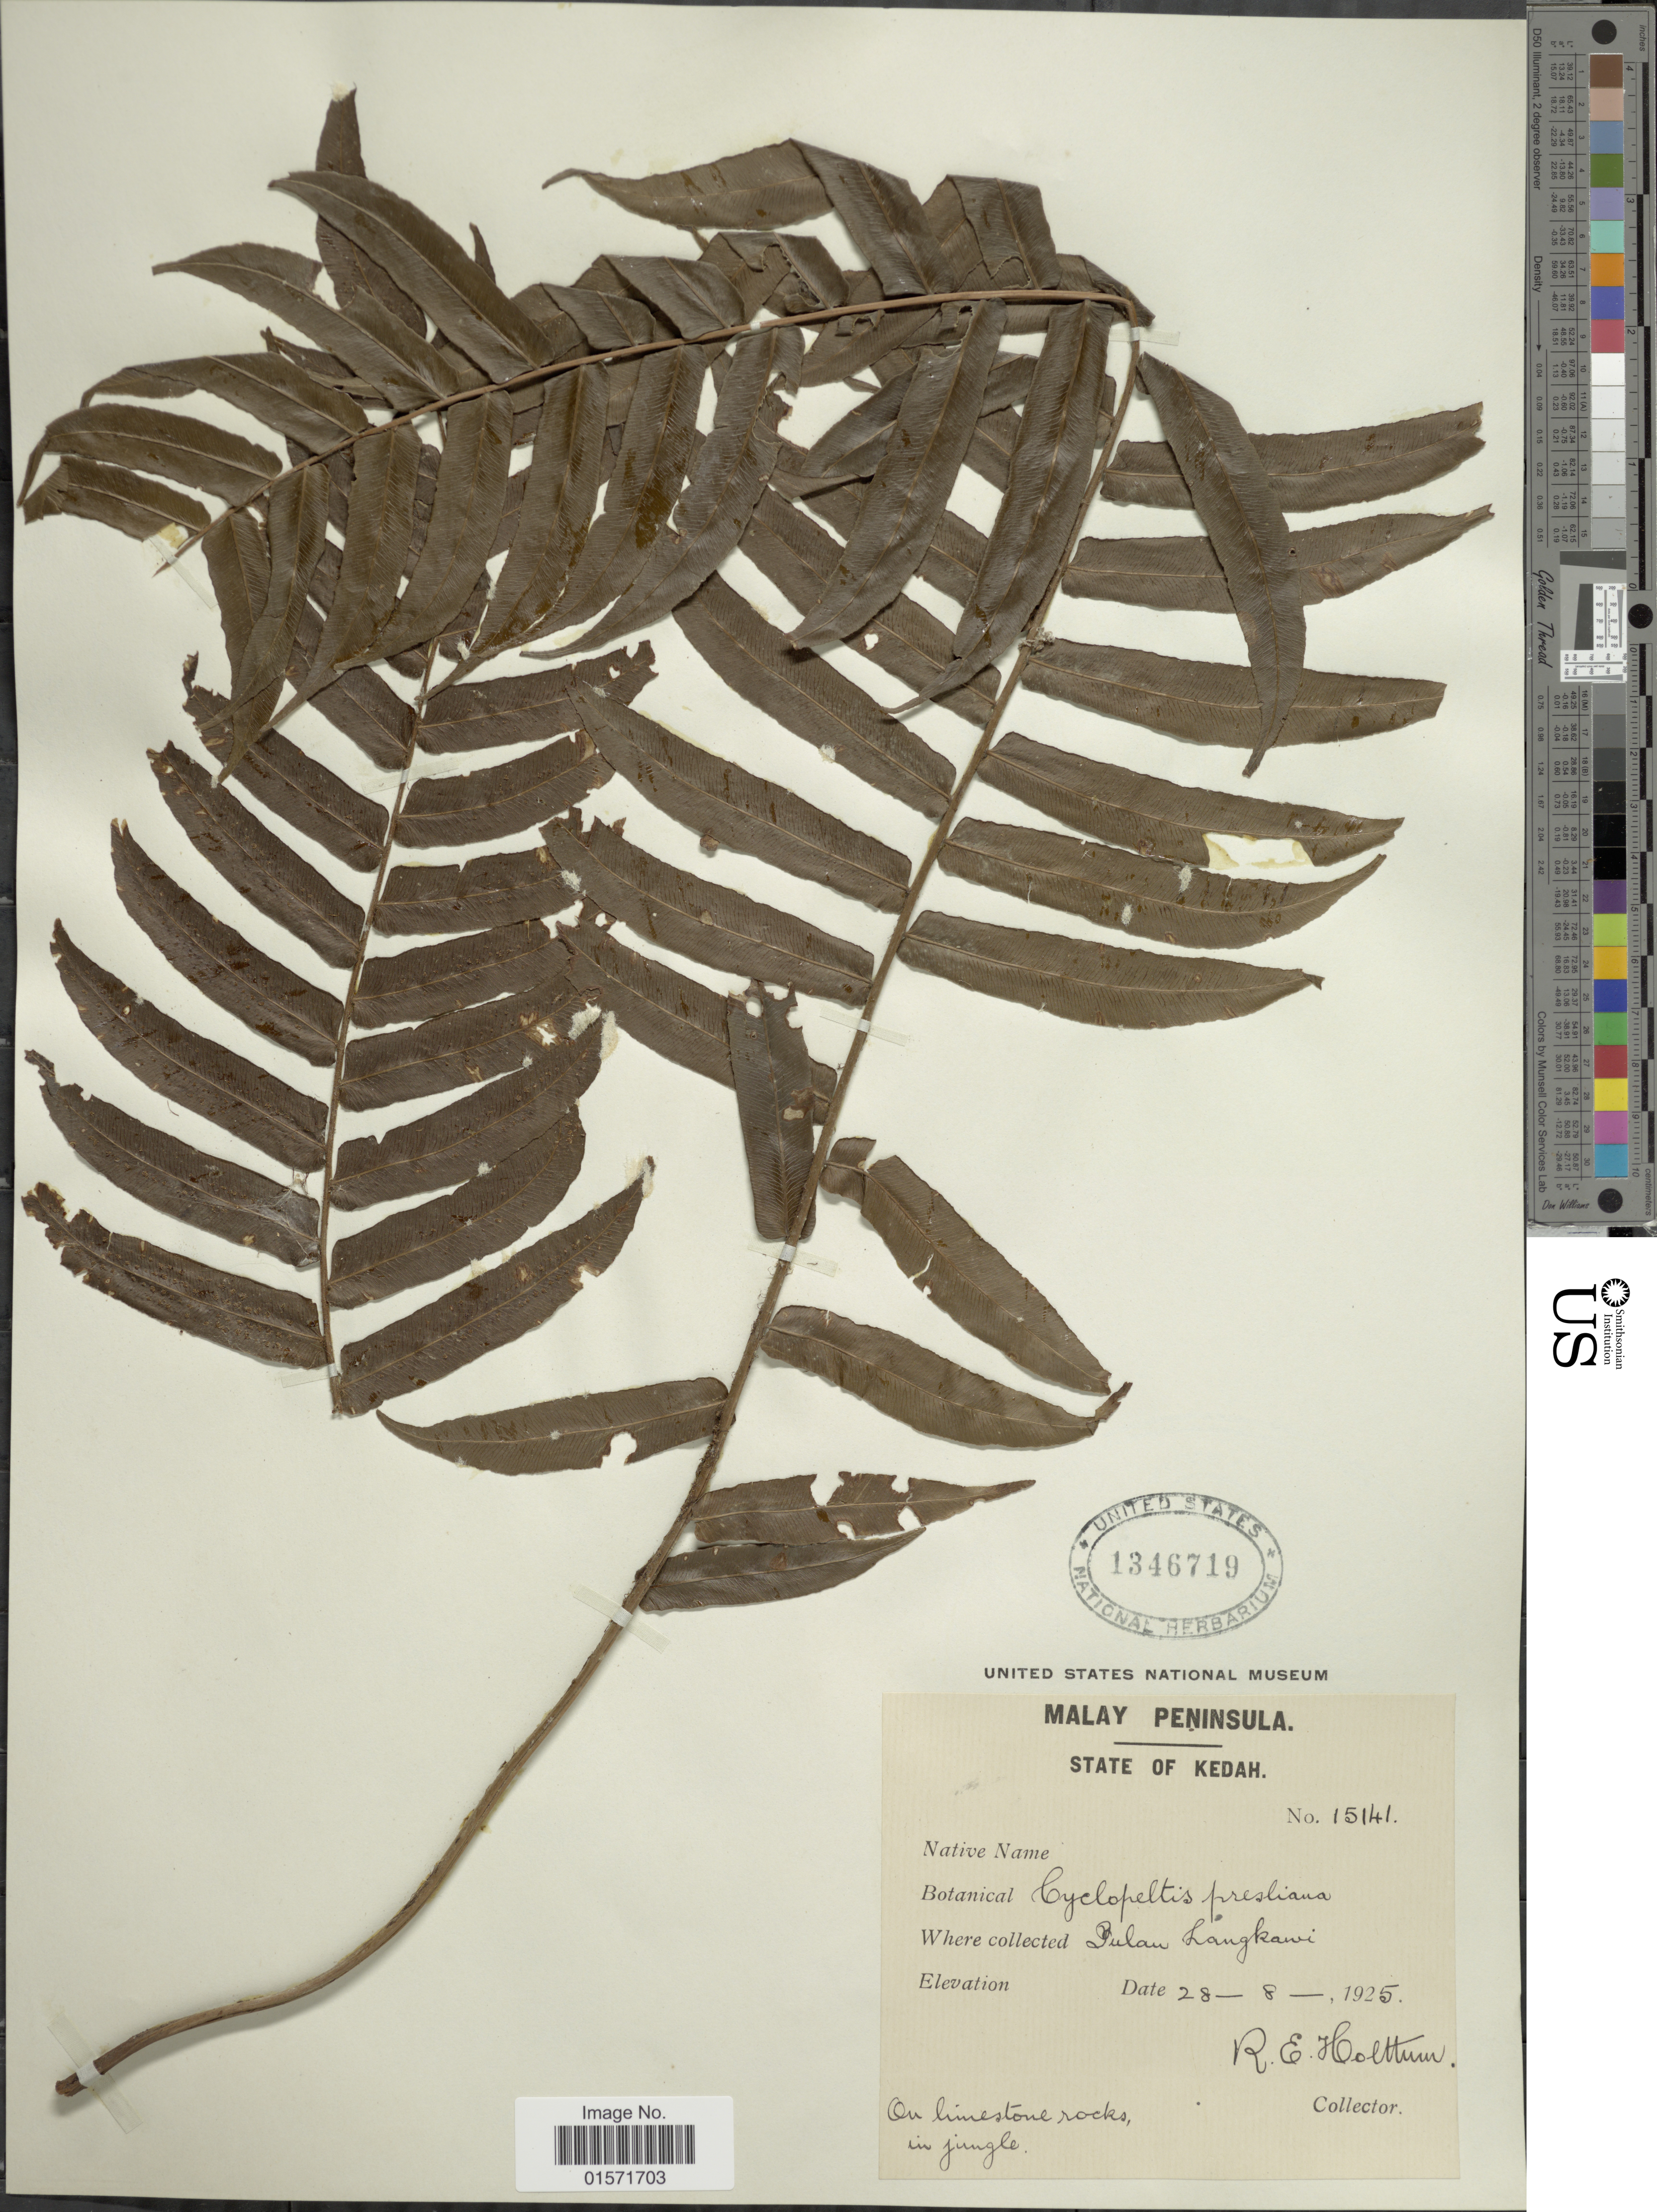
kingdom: Plantae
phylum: Tracheophyta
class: Polypodiopsida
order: Polypodiales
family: Lomariopsidaceae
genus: Cyclopeltis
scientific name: Cyclopeltis crenata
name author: (Fée) C. Chr.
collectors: R. E. Holttum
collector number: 15141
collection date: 1925-08-28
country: Malaysia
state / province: Kedah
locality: Sulan Langkawi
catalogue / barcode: US 1346719